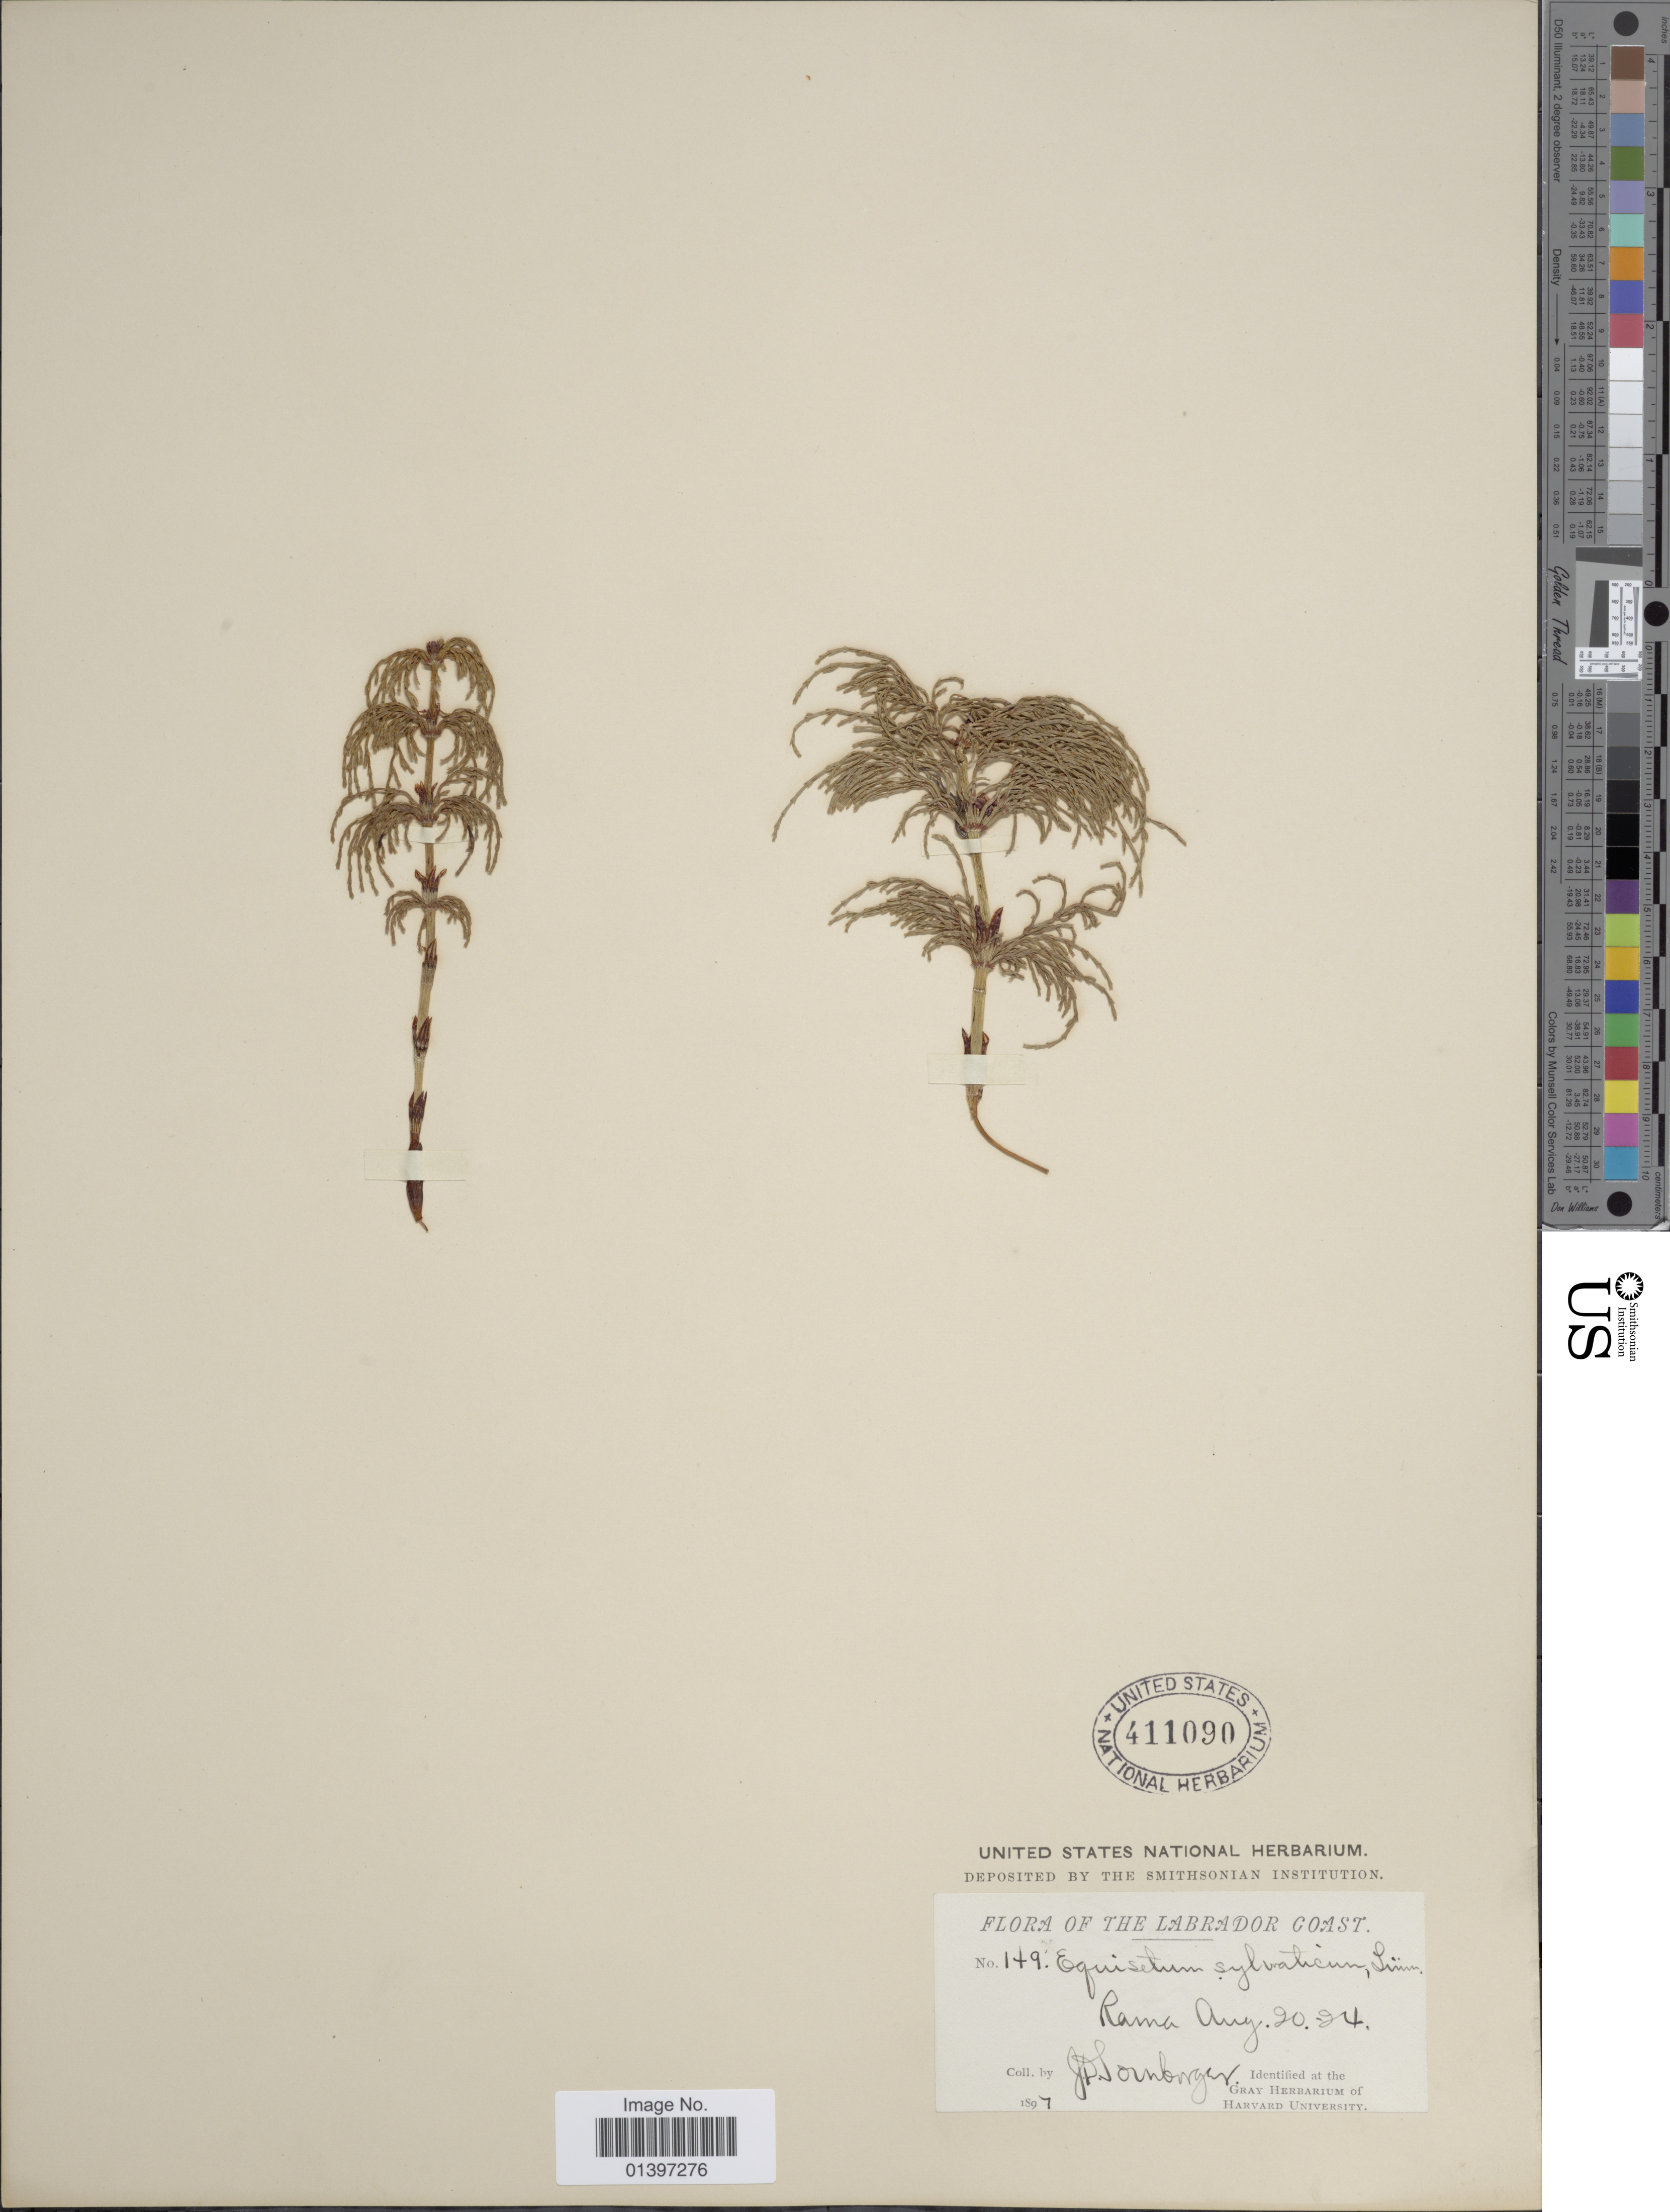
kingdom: Plantae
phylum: Tracheophyta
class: Polypodiopsida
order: Equisetales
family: Equisetaceae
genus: Equisetum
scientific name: Equisetum sylvaticum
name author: L.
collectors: J. Sornborger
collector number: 149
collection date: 1897-08-20/1897-08-24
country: Canada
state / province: Newfoundland and Labrador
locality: Labrador Coast, Rama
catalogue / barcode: US 411090